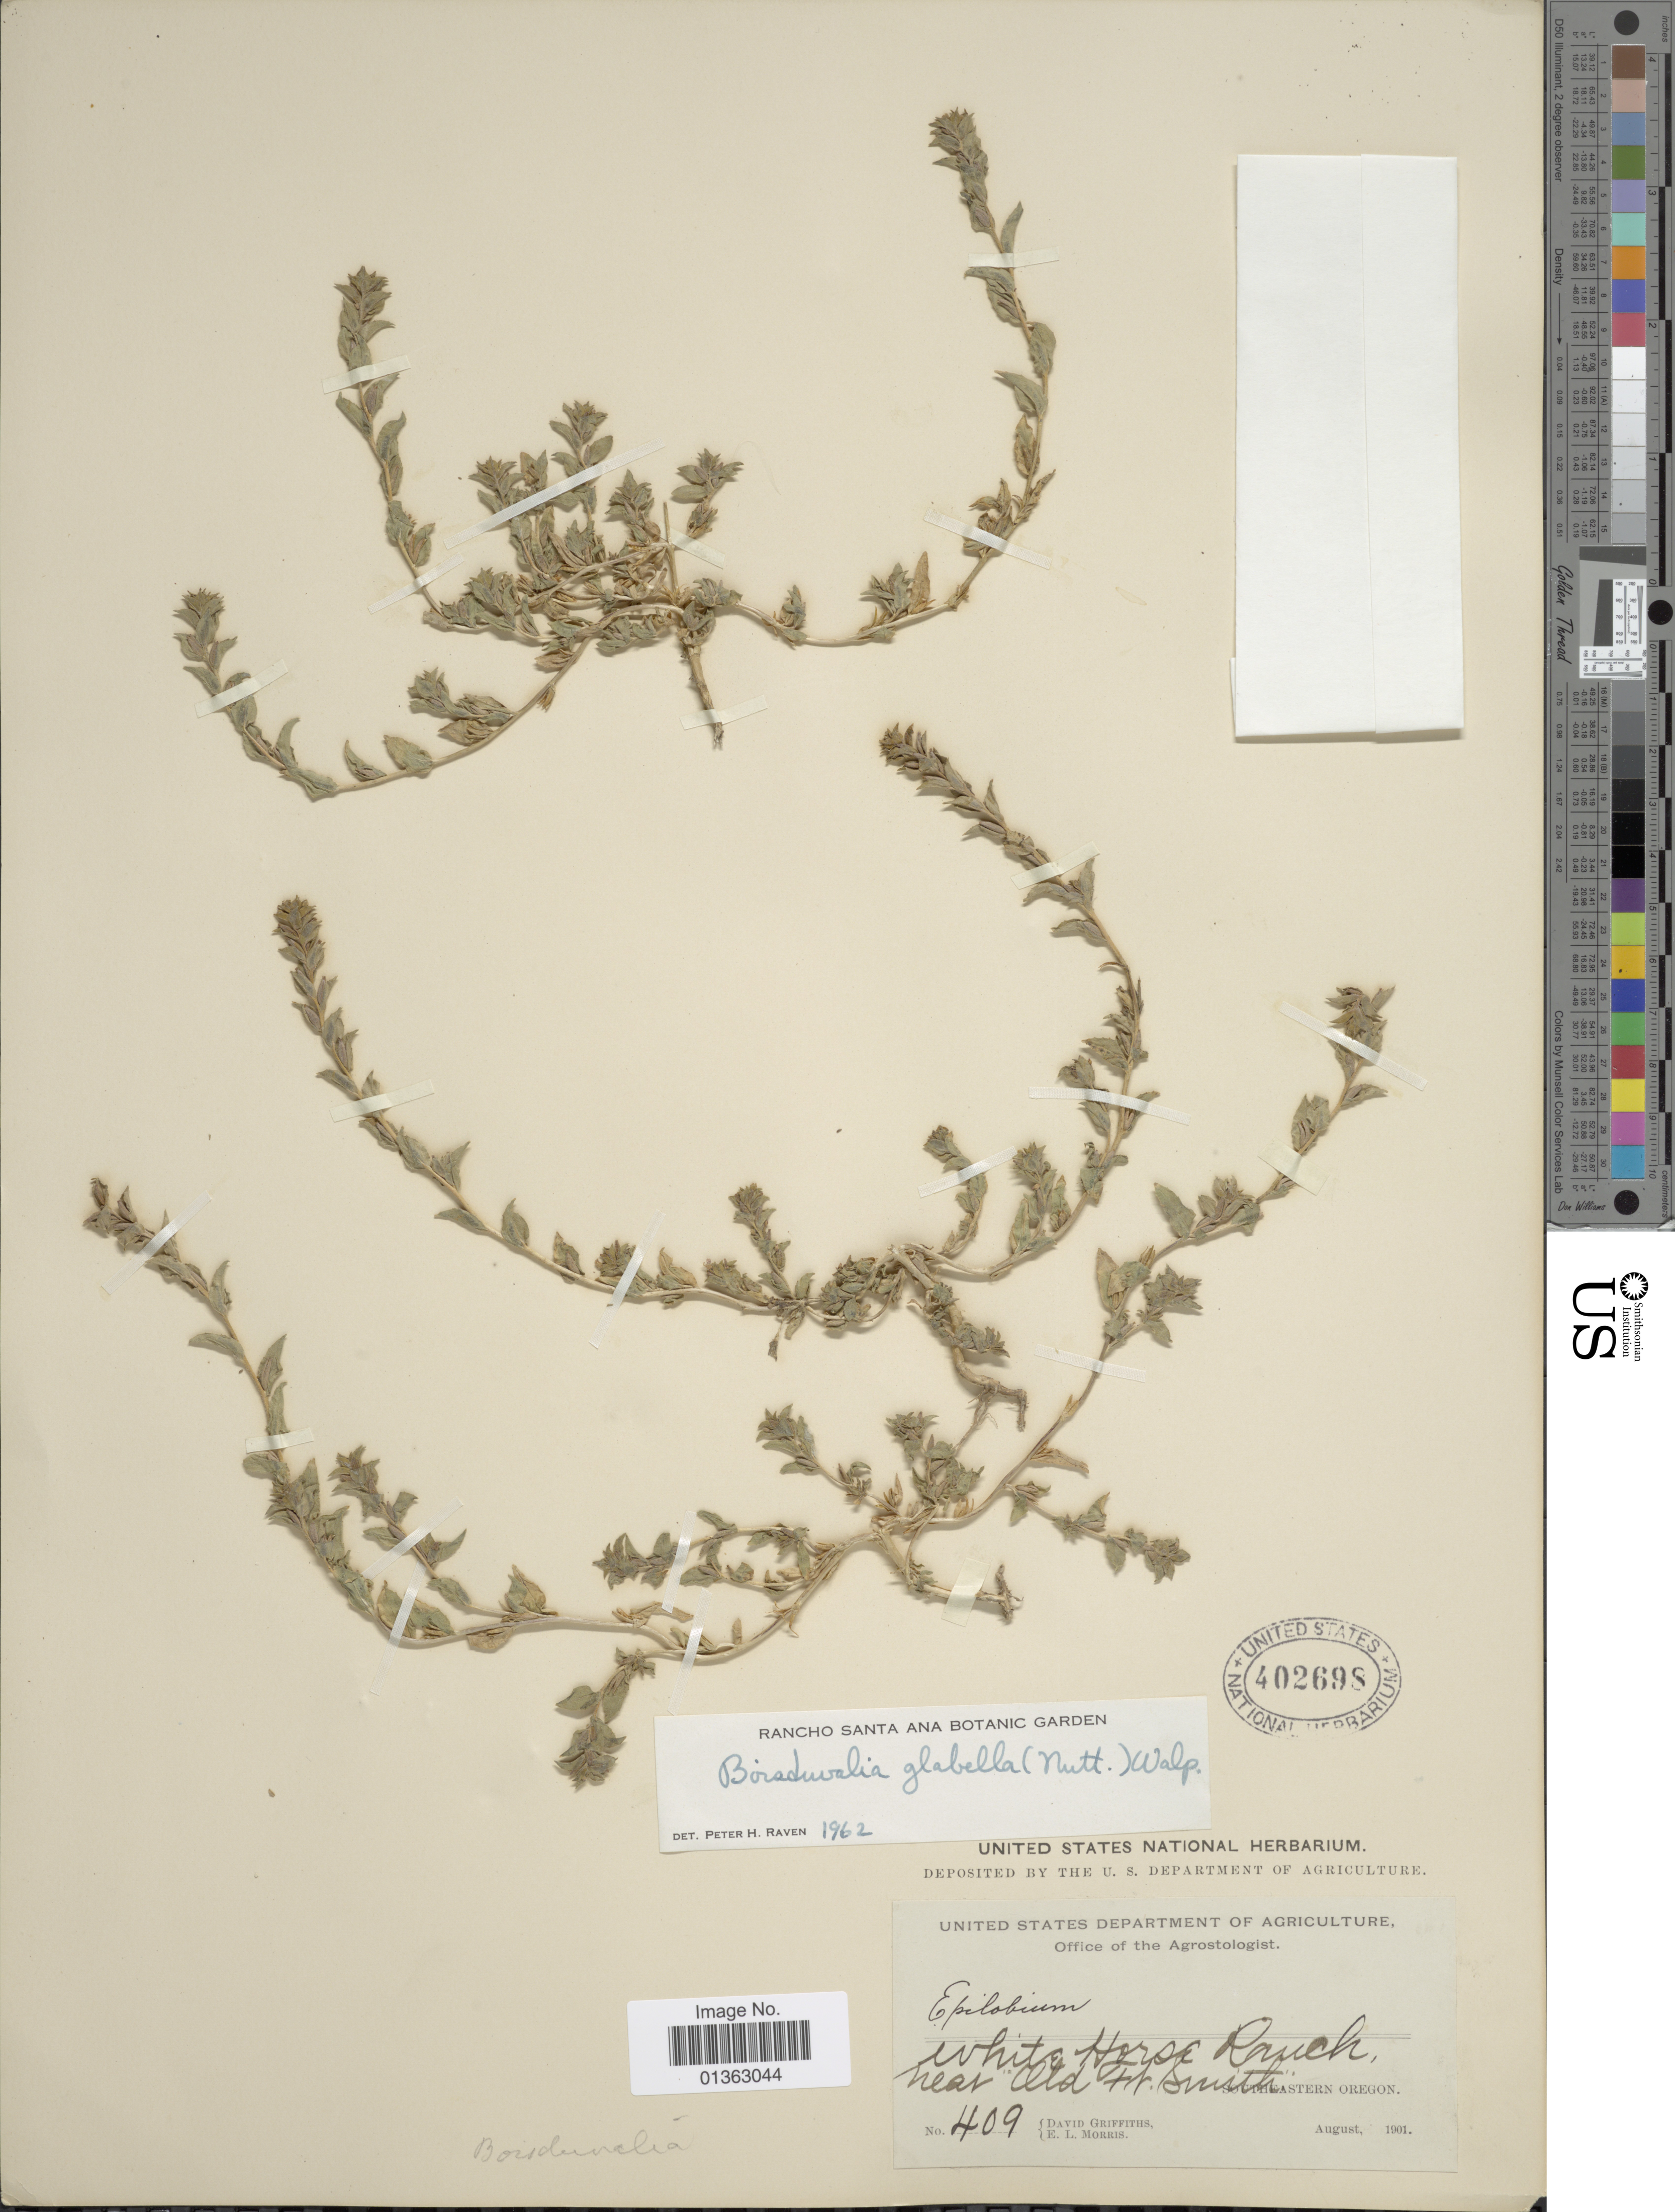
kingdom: Plantae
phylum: Tracheophyta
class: Magnoliopsida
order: Myrtales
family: Onagraceae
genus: Epilobium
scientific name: Epilobium campestre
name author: (Jeps.) Hoch & W.L. Wagner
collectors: D. Griffiths & E. Morris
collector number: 409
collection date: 1901-08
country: United States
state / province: Oregon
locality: White Horse Ranch near "Old F5t. Smith", Southeastern Oregon.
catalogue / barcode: US 402698